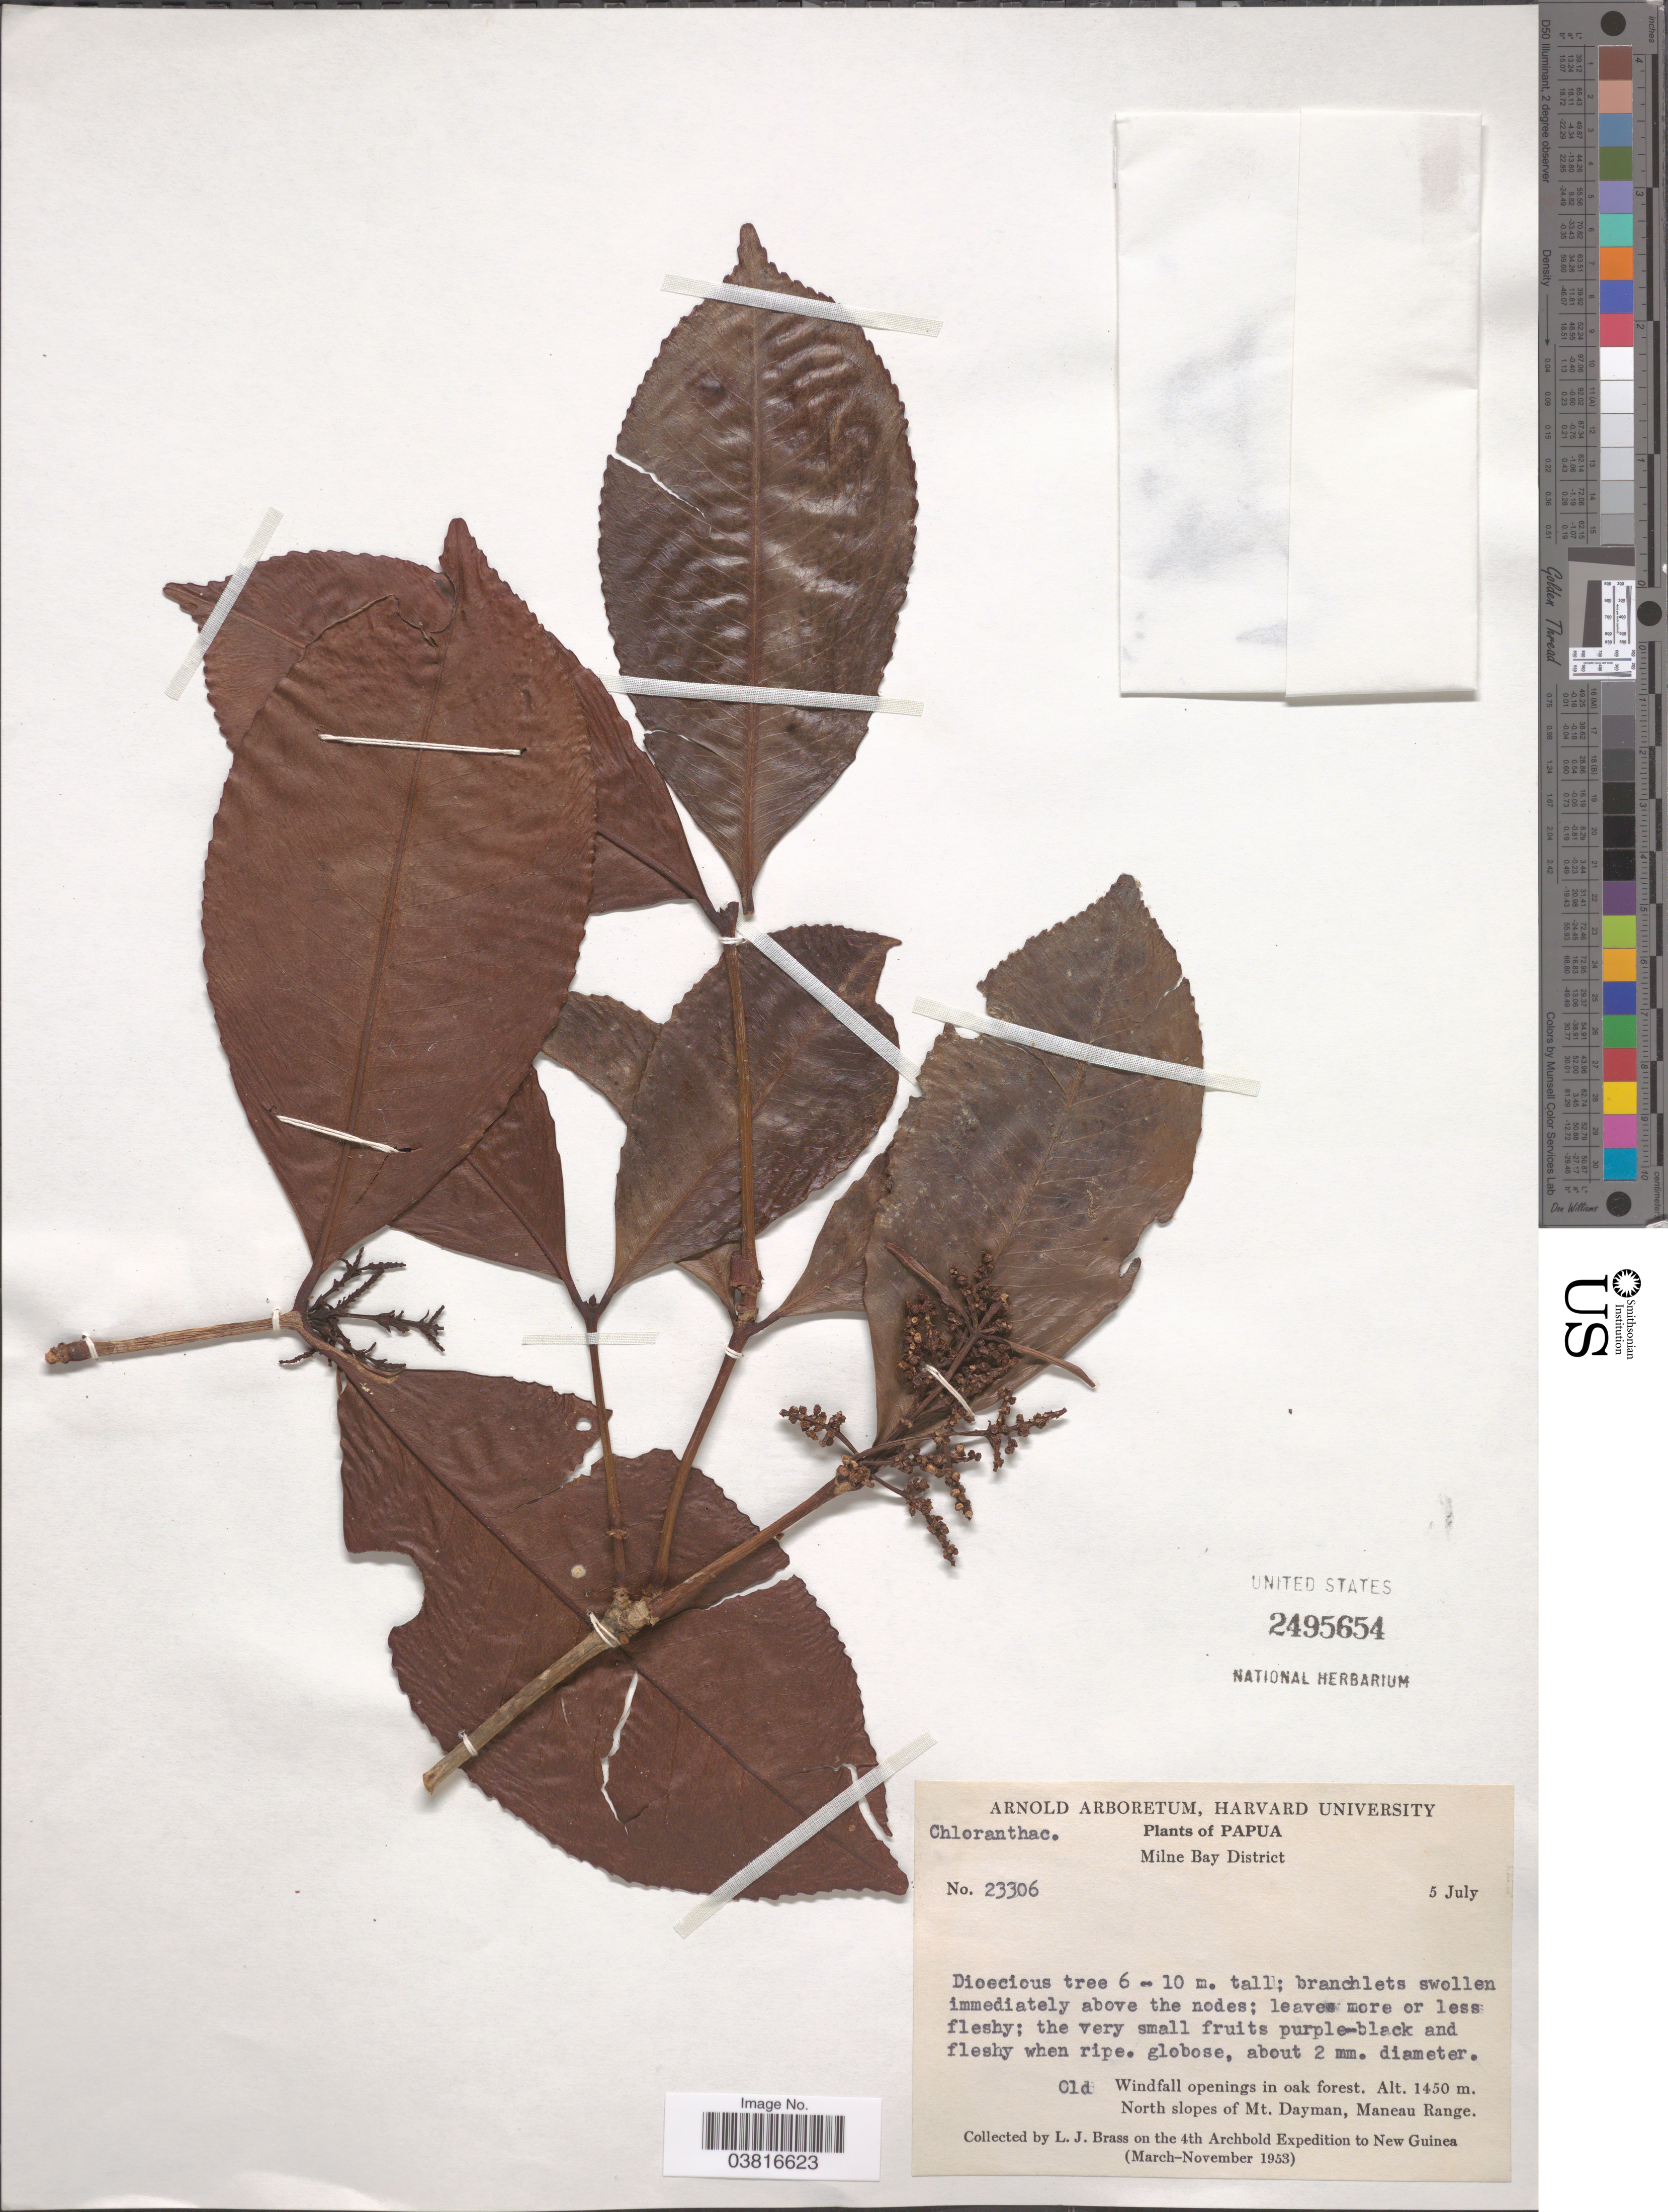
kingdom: Plantae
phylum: Tracheophyta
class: Magnoliopsida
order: Chloranthales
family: Chloranthaceae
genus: Ascarina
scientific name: Ascarina sp.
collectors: L. J. Brass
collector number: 23306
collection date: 1953-07-05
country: Papua New Guinea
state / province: Milne Bay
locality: Papua. Milne Bay District. Old Windfall openings in oak forest. North slopes of Mt. Dayman, Maneau Range. New Guinea.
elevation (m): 1450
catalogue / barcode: US 2495654